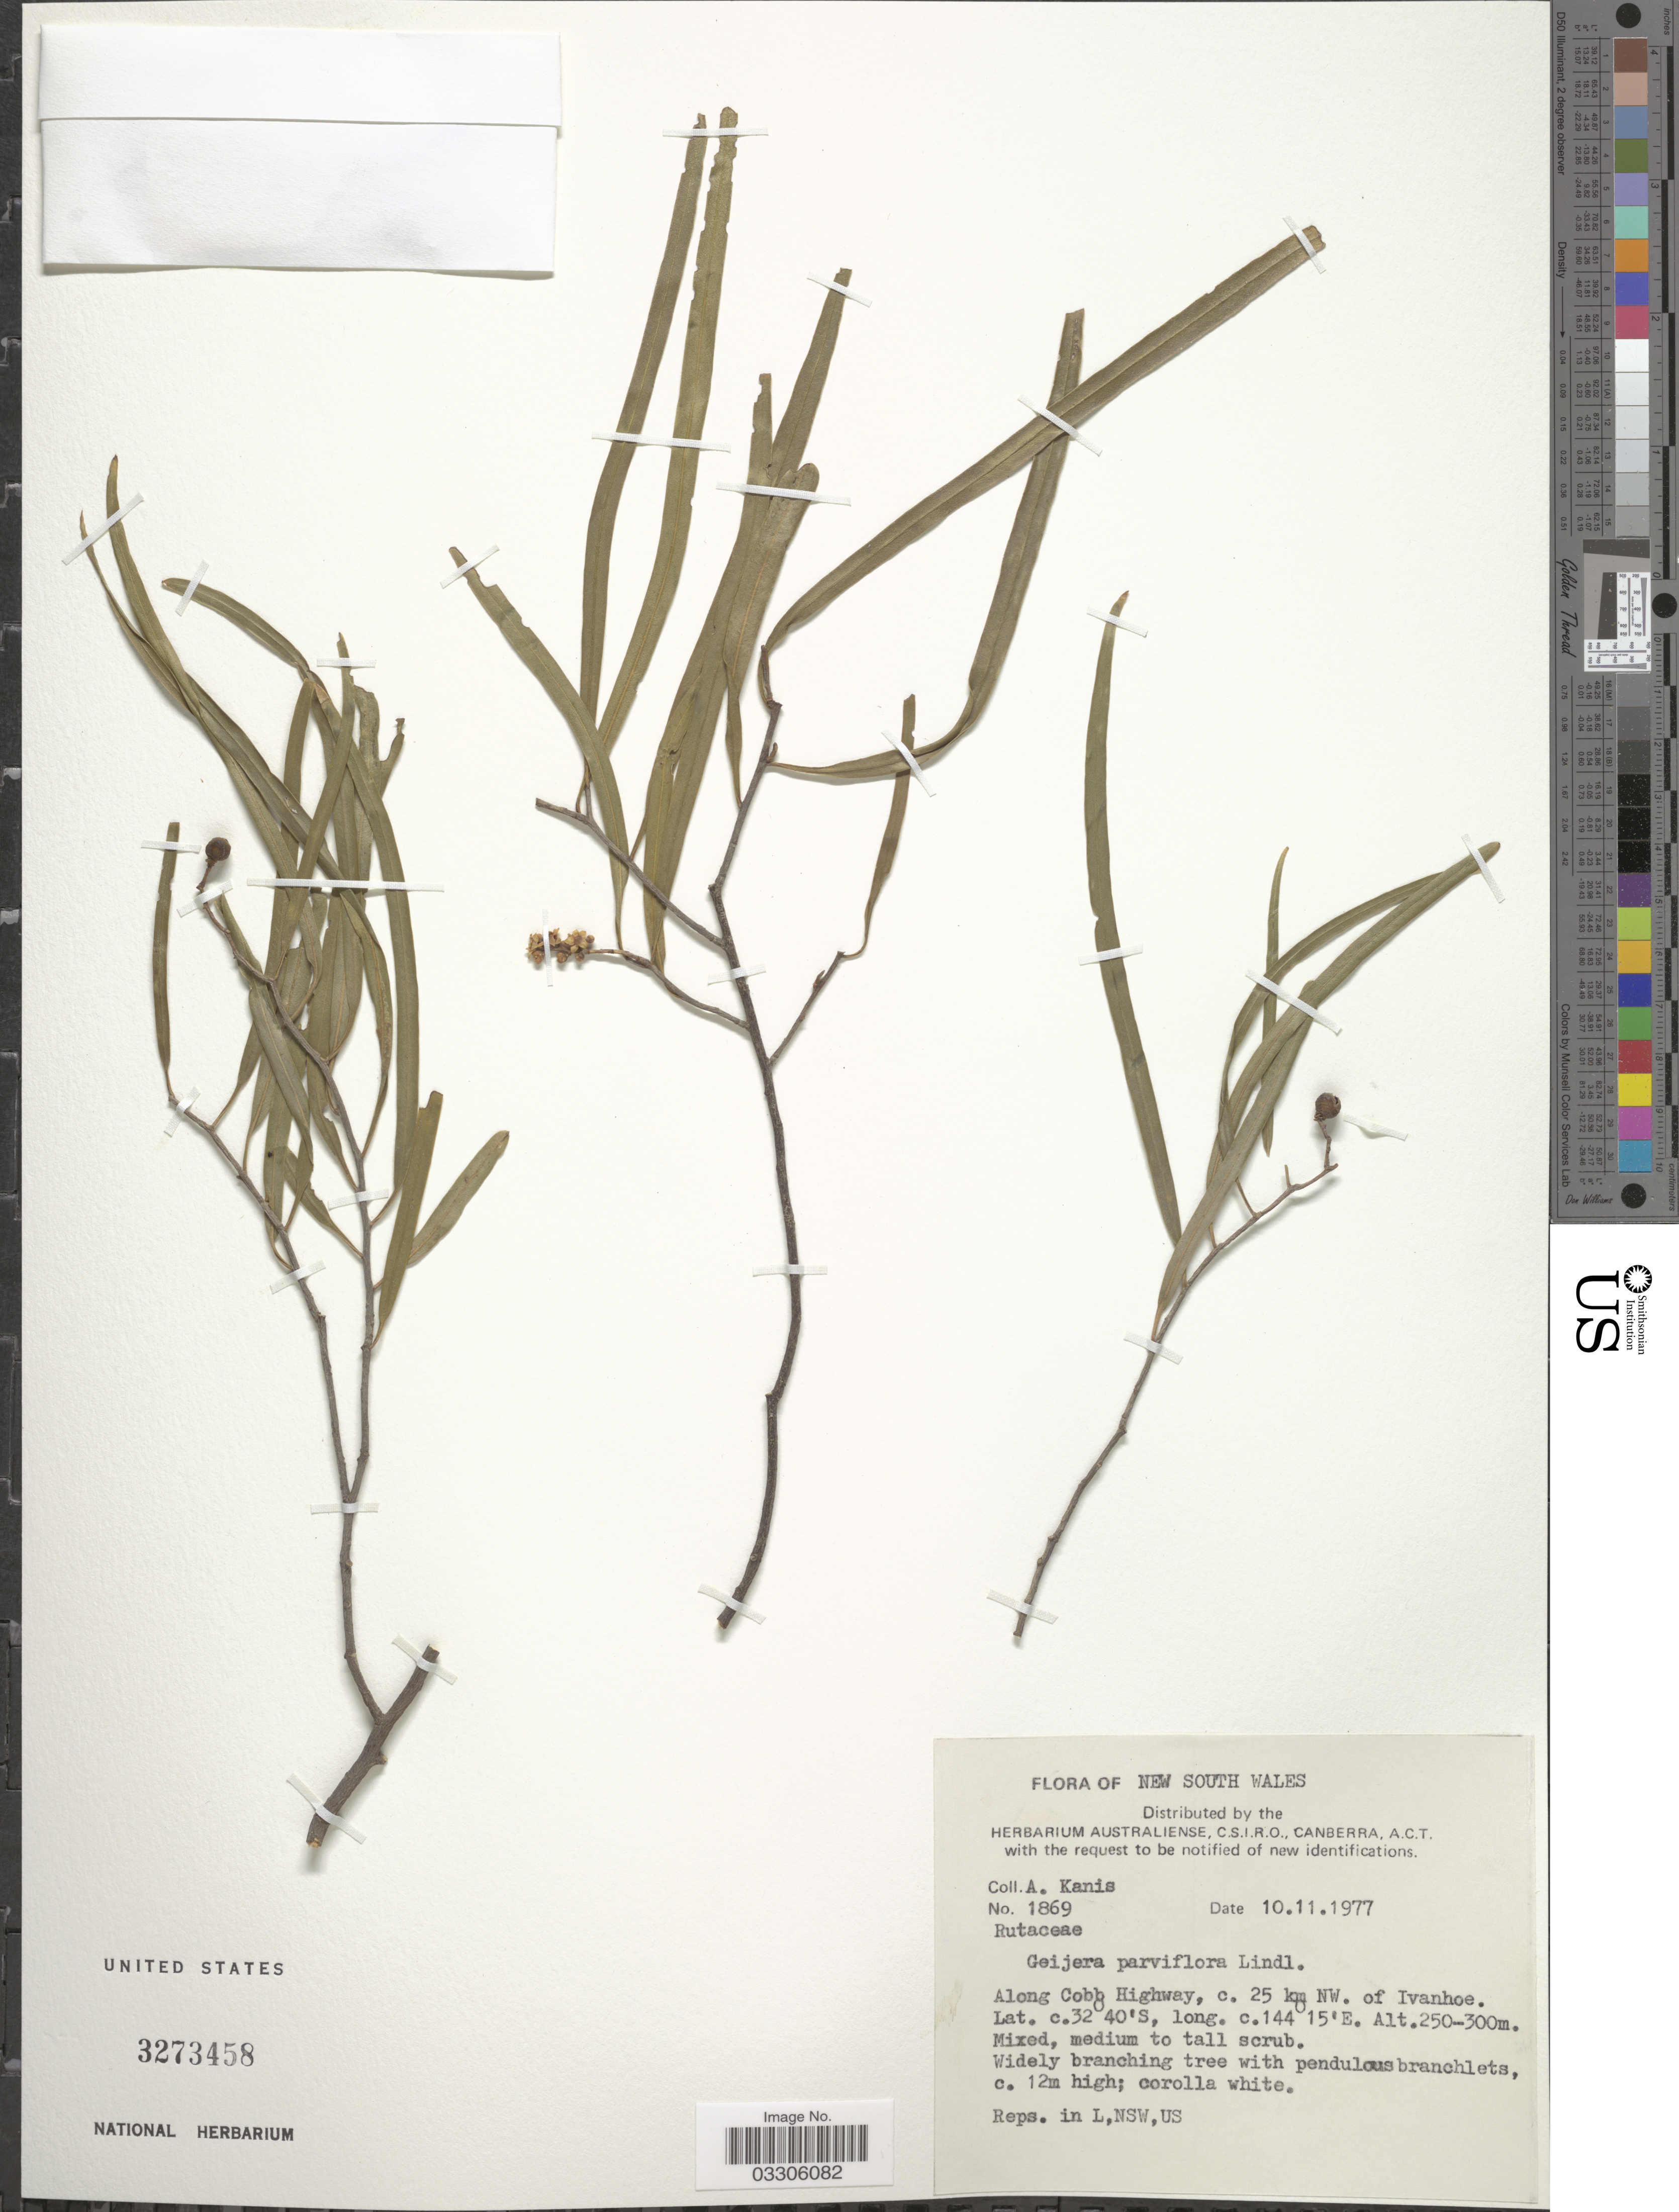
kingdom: Plantae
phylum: Tracheophyta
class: Magnoliopsida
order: Sapindales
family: Rutaceae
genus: Geijera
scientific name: Geijera parviflora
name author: Lindl.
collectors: A. Kanis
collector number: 1869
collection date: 1977-11-10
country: Australia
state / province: New South Wales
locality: Along Cobb Highway, c. 25 km NW. of Ivanhoe.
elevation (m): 250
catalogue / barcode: US 3273458